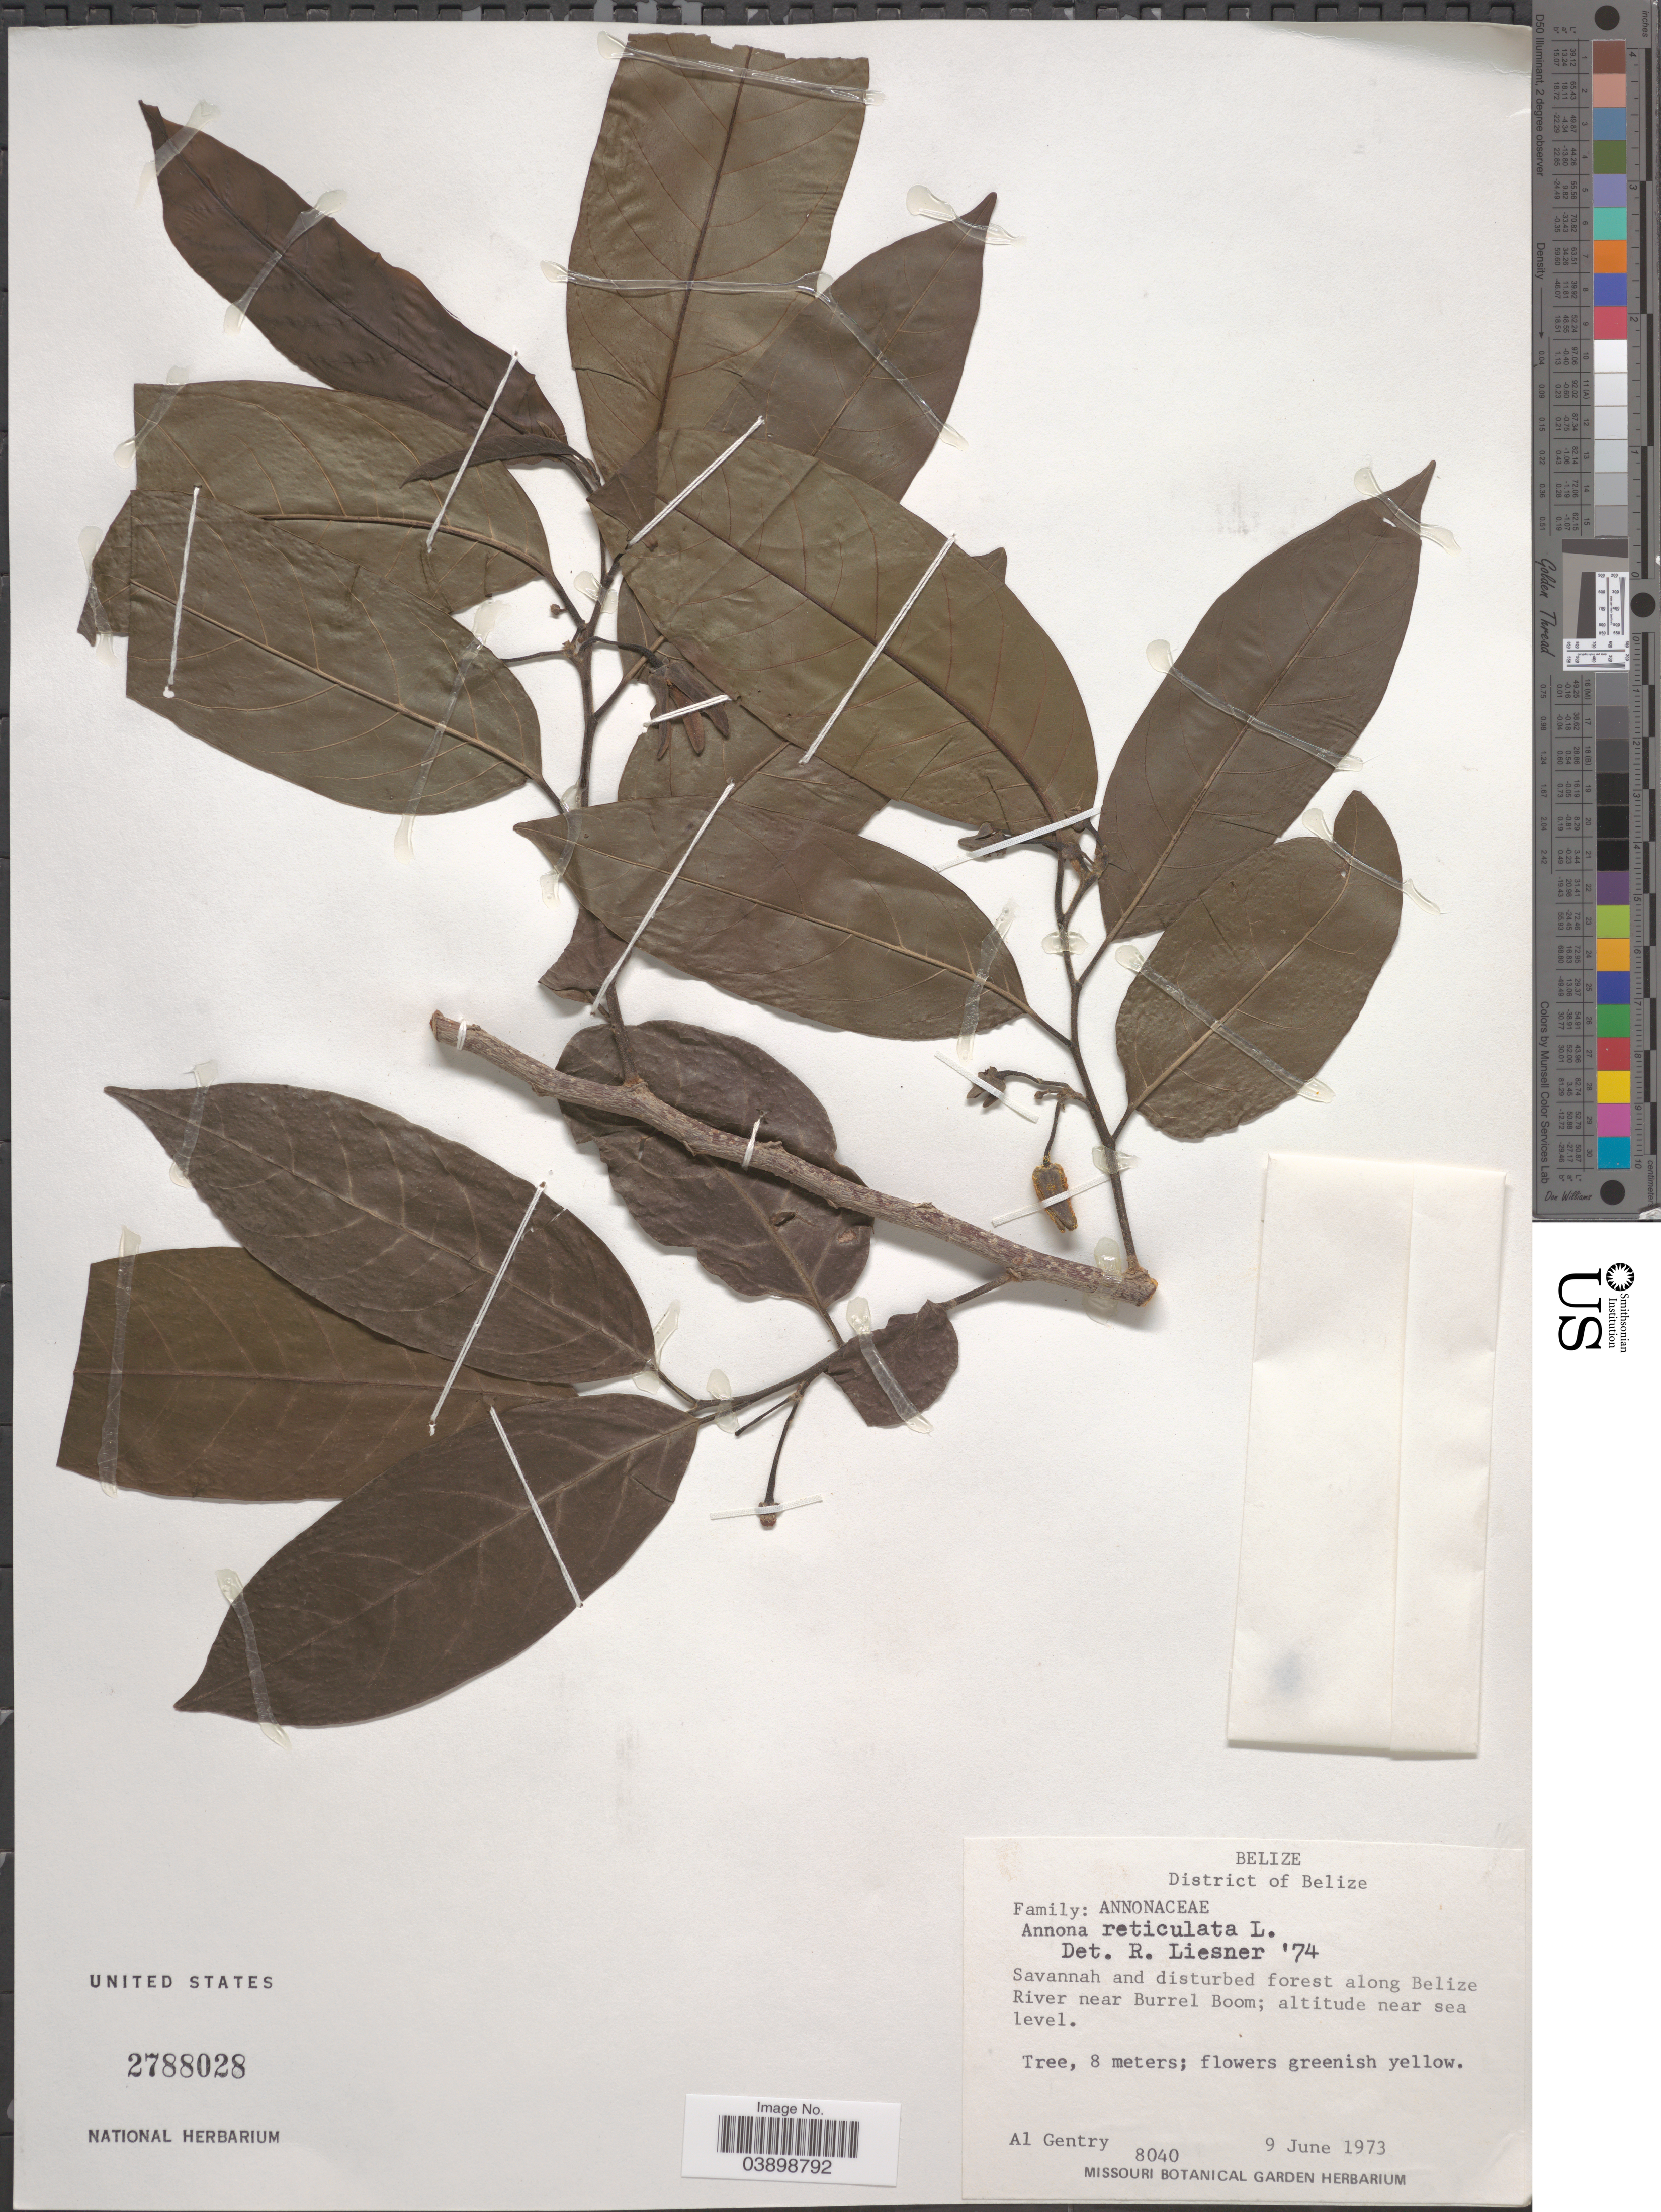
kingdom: Plantae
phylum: Tracheophyta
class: Magnoliopsida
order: Magnoliales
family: Annonaceae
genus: Annona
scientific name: Annona reticulata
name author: L.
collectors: A. H. Gentry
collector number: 8040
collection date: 1973-06-09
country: Belize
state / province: Belize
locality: District of Belize. Along Belize River near Burrel Boom.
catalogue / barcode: US 2788028